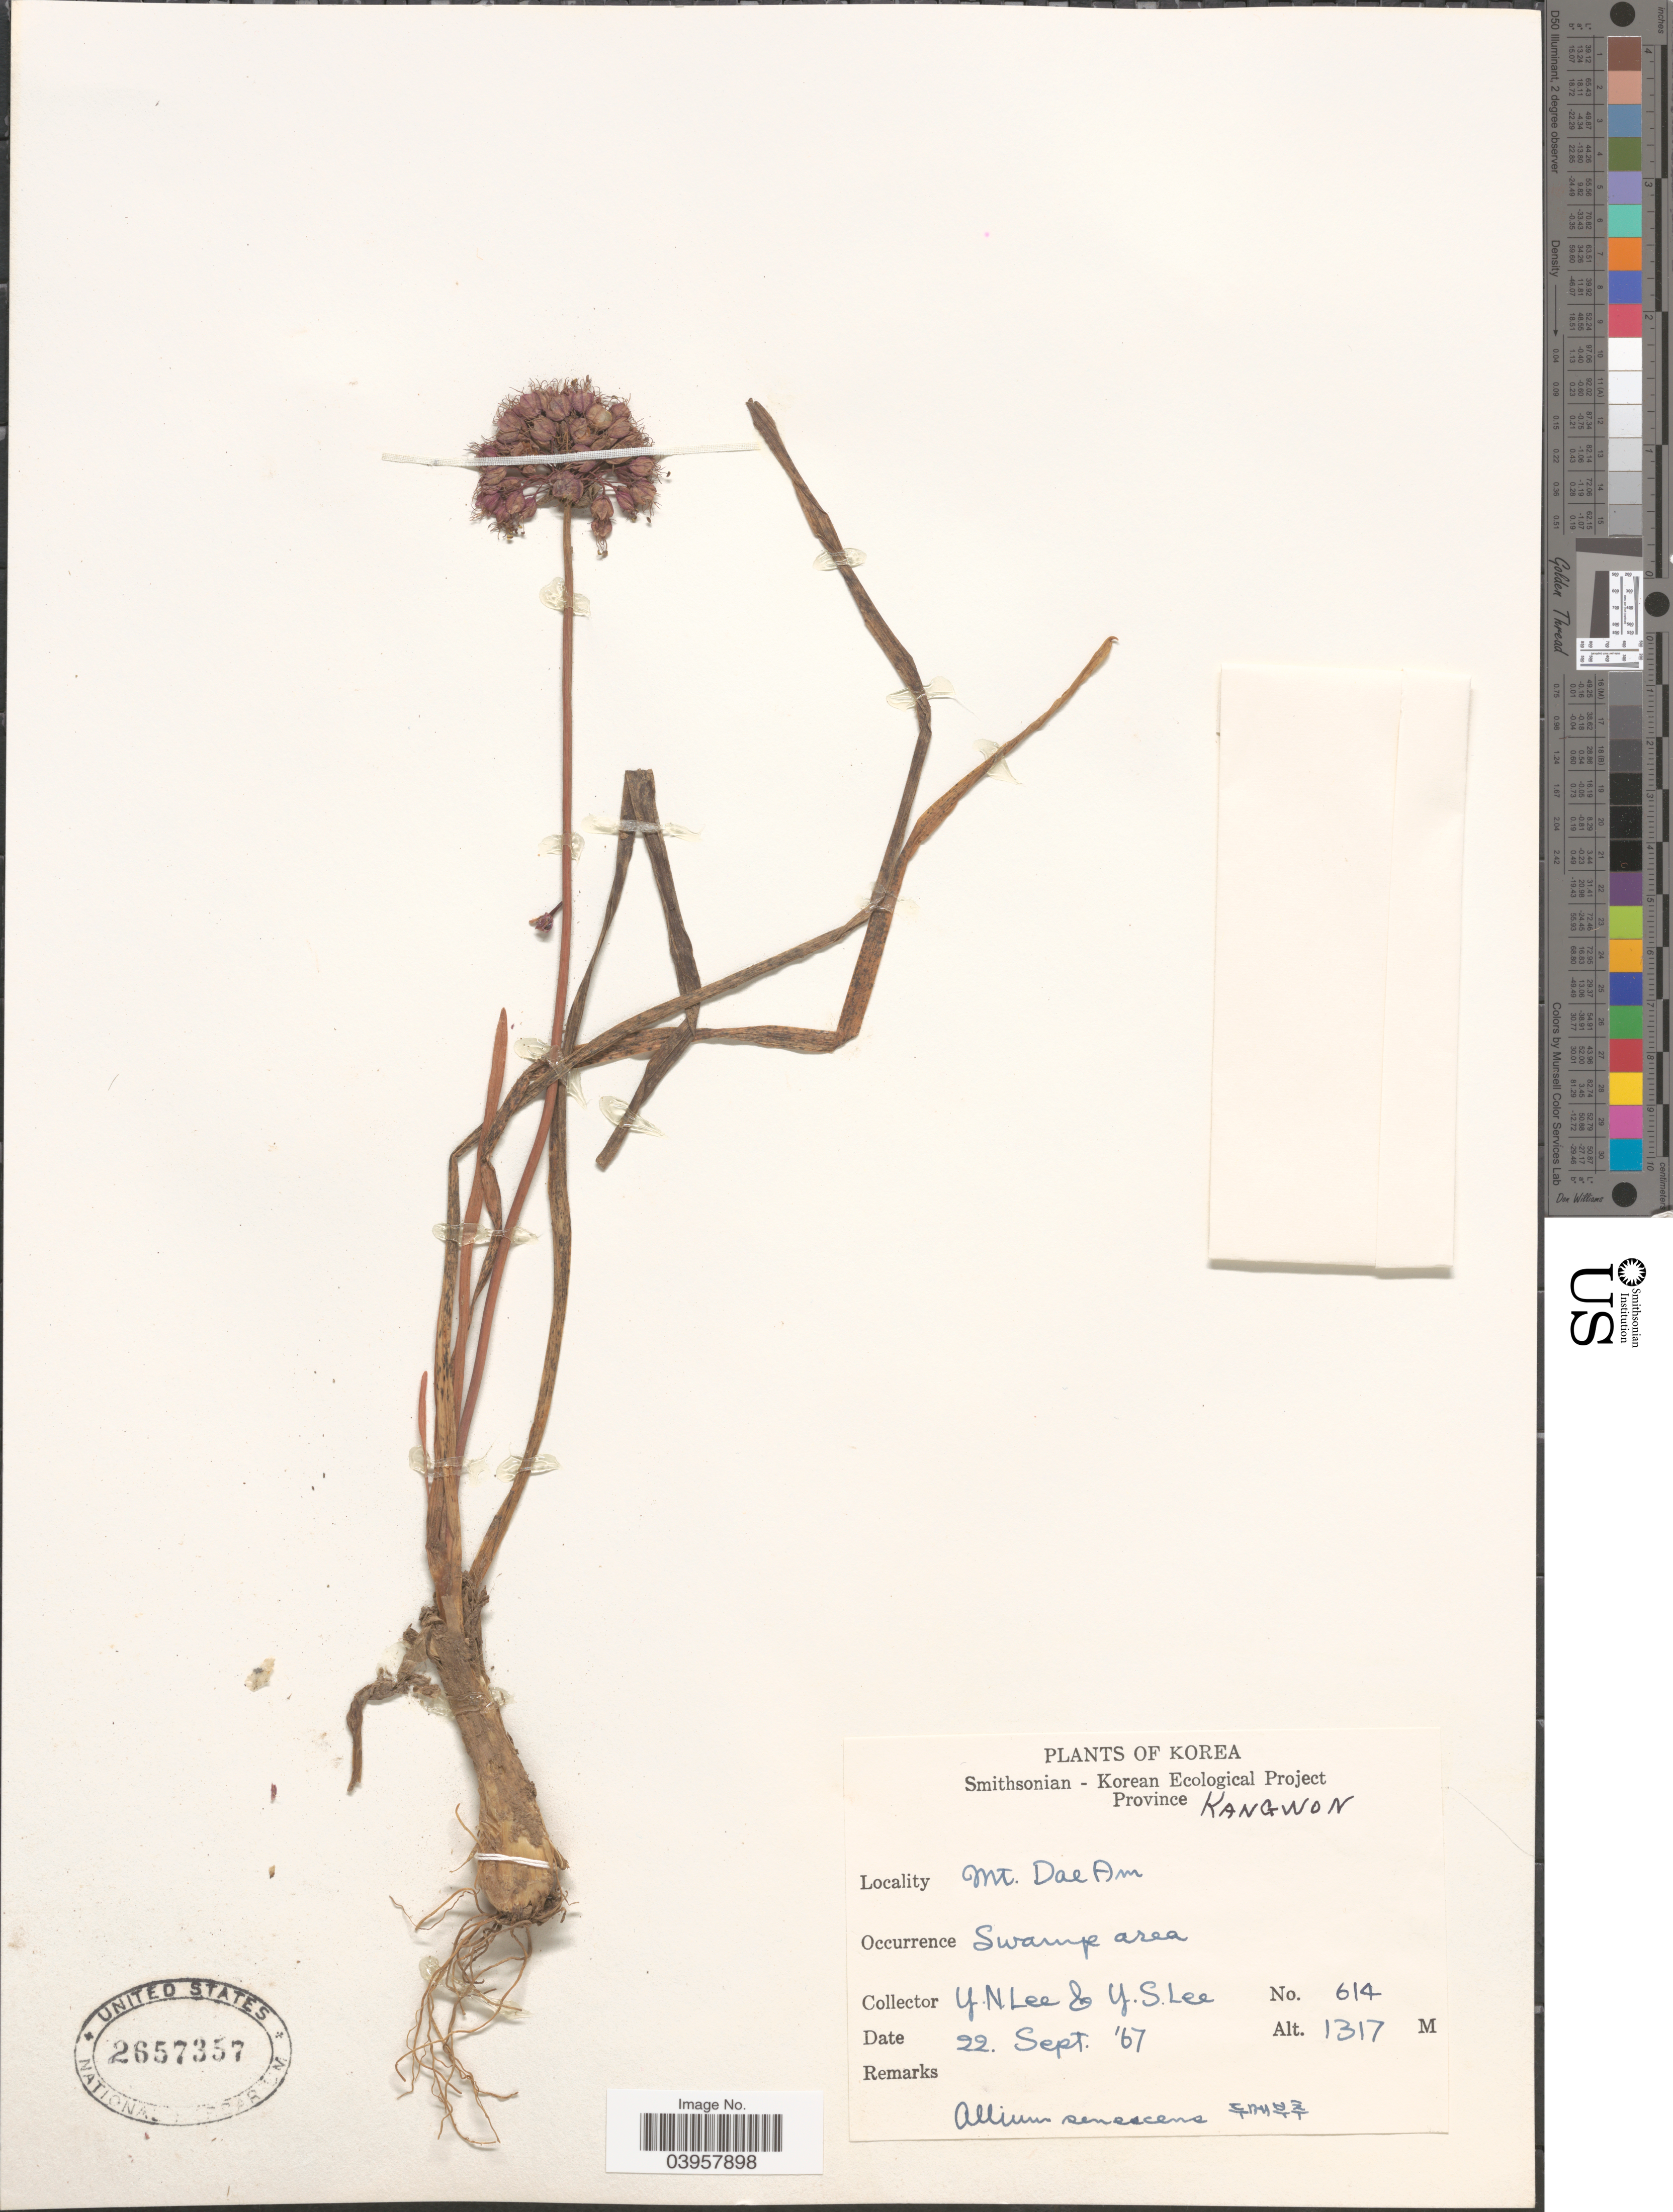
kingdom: Plantae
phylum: Tracheophyta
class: Liliopsida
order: Asparagales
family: Amaryllidaceae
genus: Allium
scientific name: Allium senescens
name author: L.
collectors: Y. N. Lee & Y. S. Lee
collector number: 614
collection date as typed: Transcribed d/m/y: 22/9/67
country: North Korea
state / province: Kangwon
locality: Mt Dae Am.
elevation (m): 1317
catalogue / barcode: US 2657357